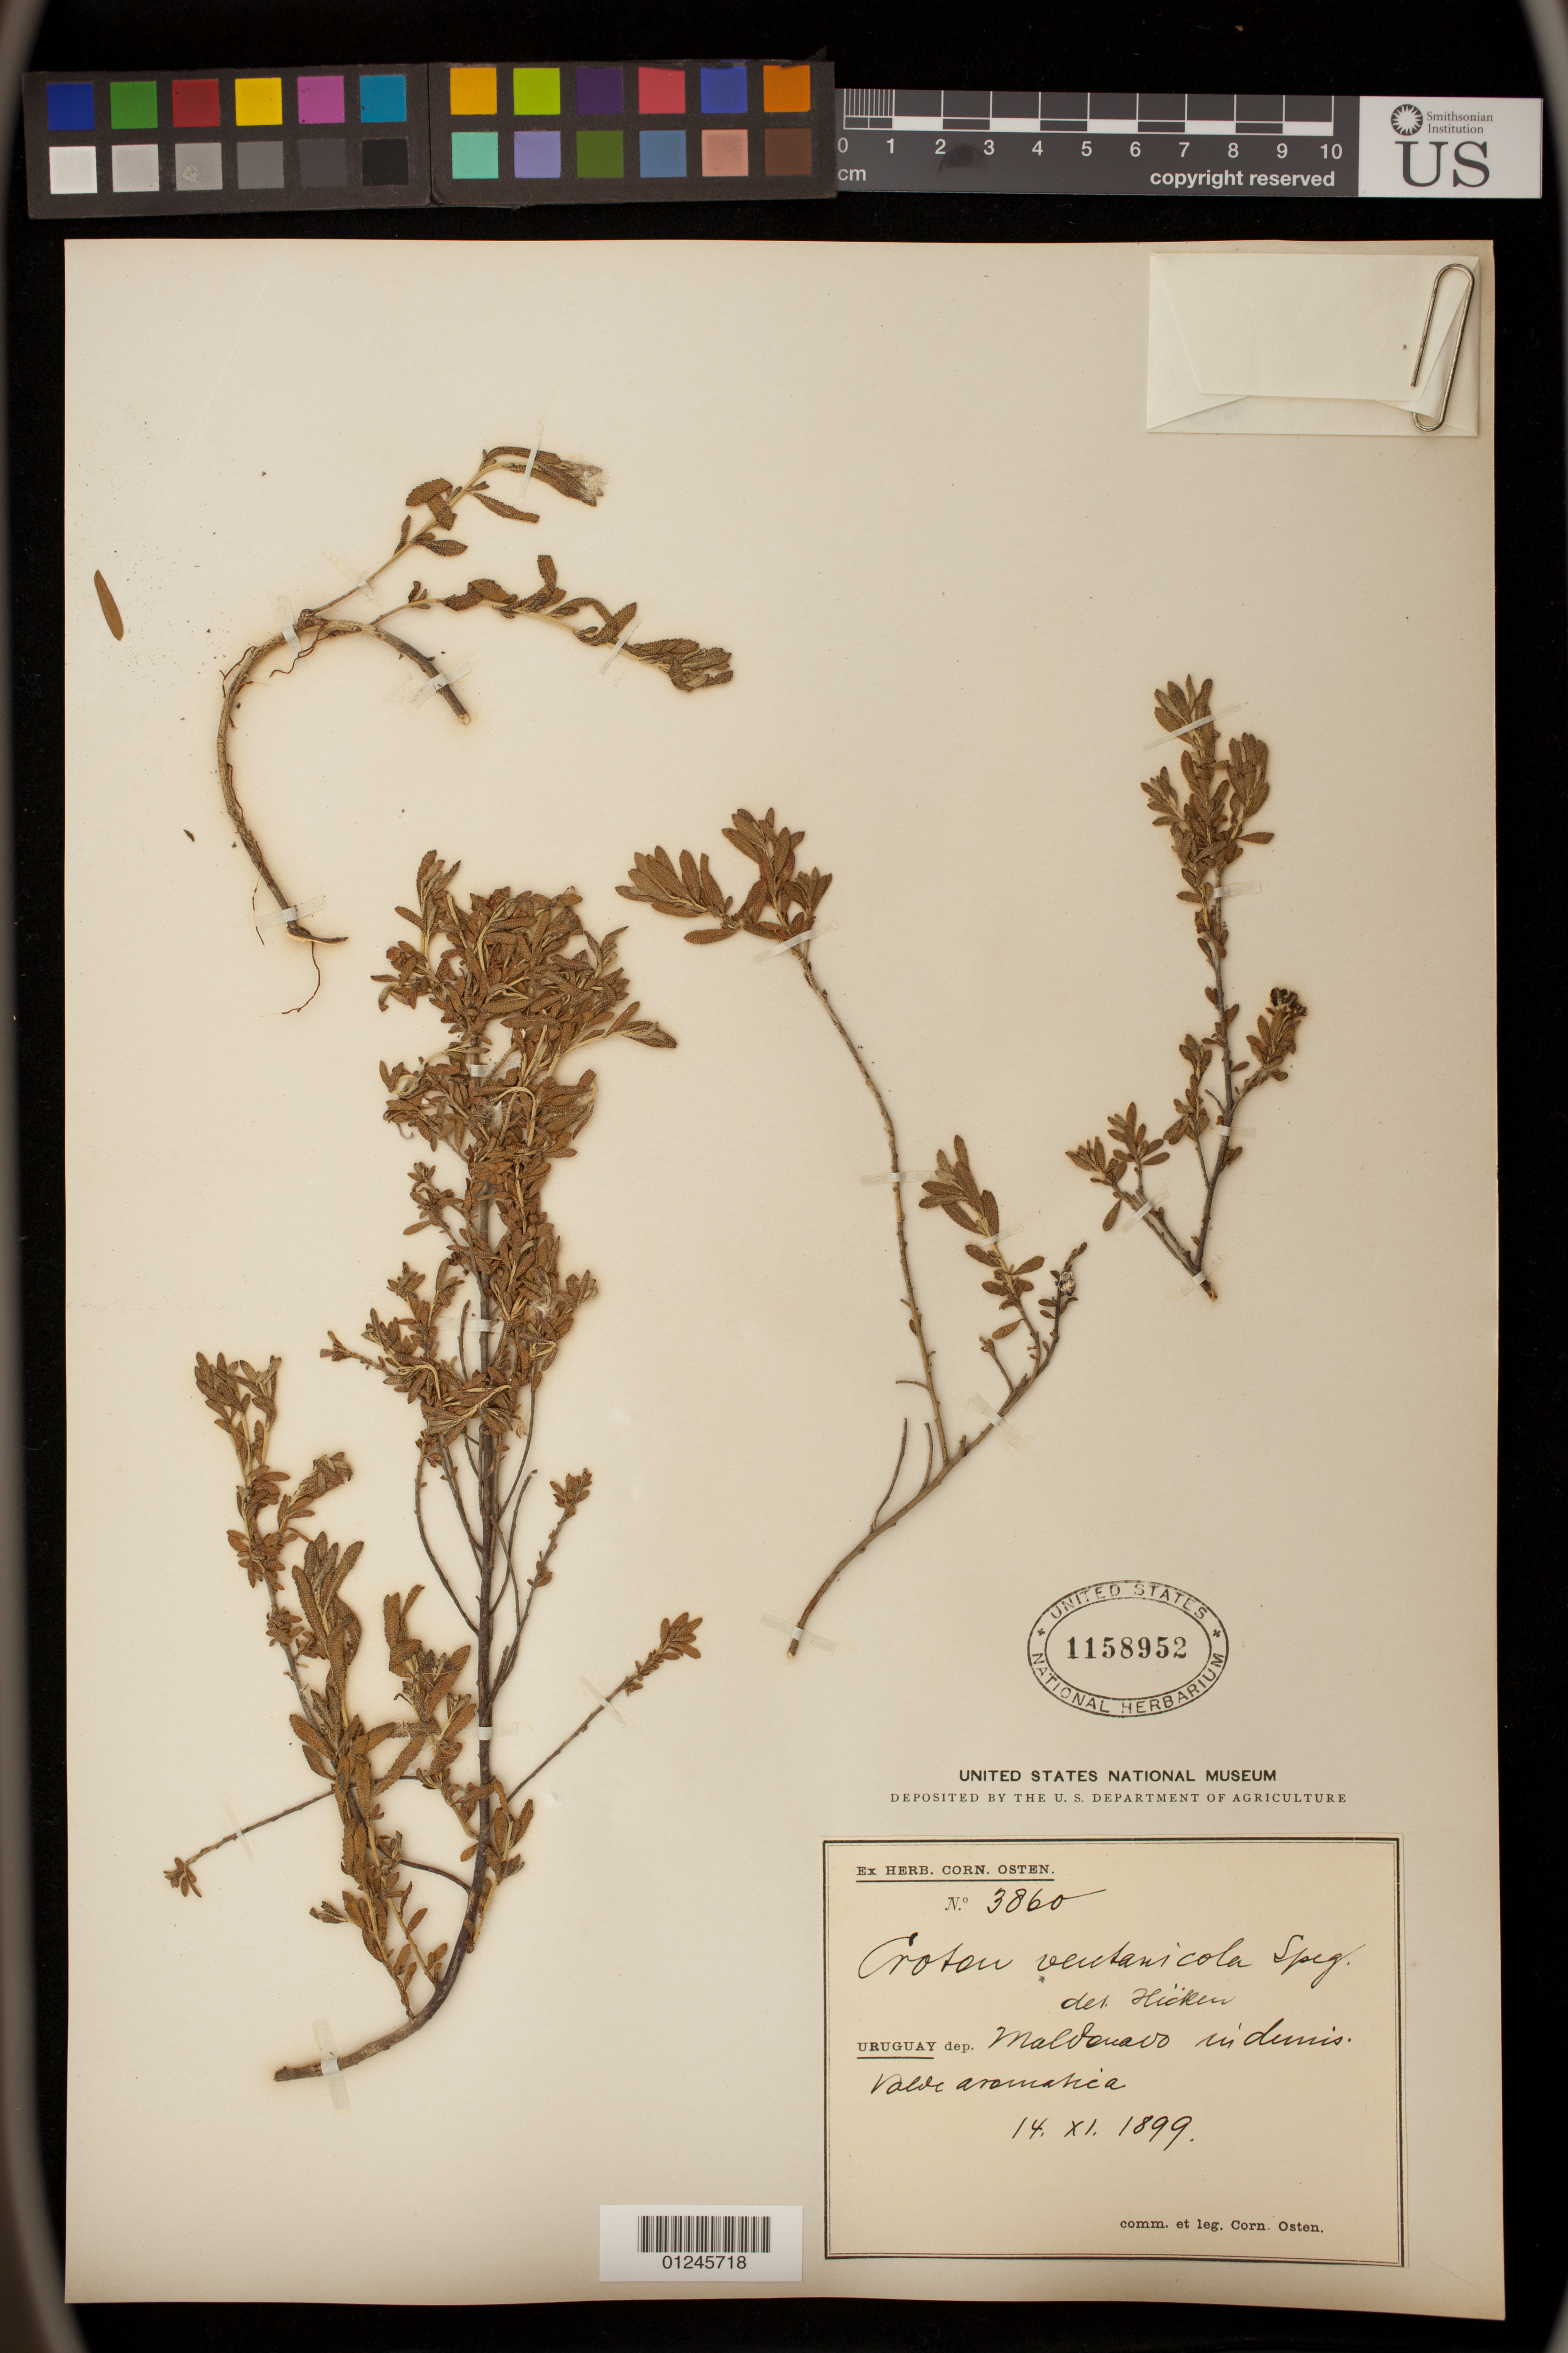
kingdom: Plantae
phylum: Tracheophyta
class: Magnoliopsida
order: Malpighiales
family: Euphorbiaceae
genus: Croton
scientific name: Croton parvifolius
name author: Müll. Arg.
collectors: C. Osten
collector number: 3860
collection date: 1899-11-14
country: Uruguay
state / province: Maldonado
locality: Midemis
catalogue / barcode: US 1158952